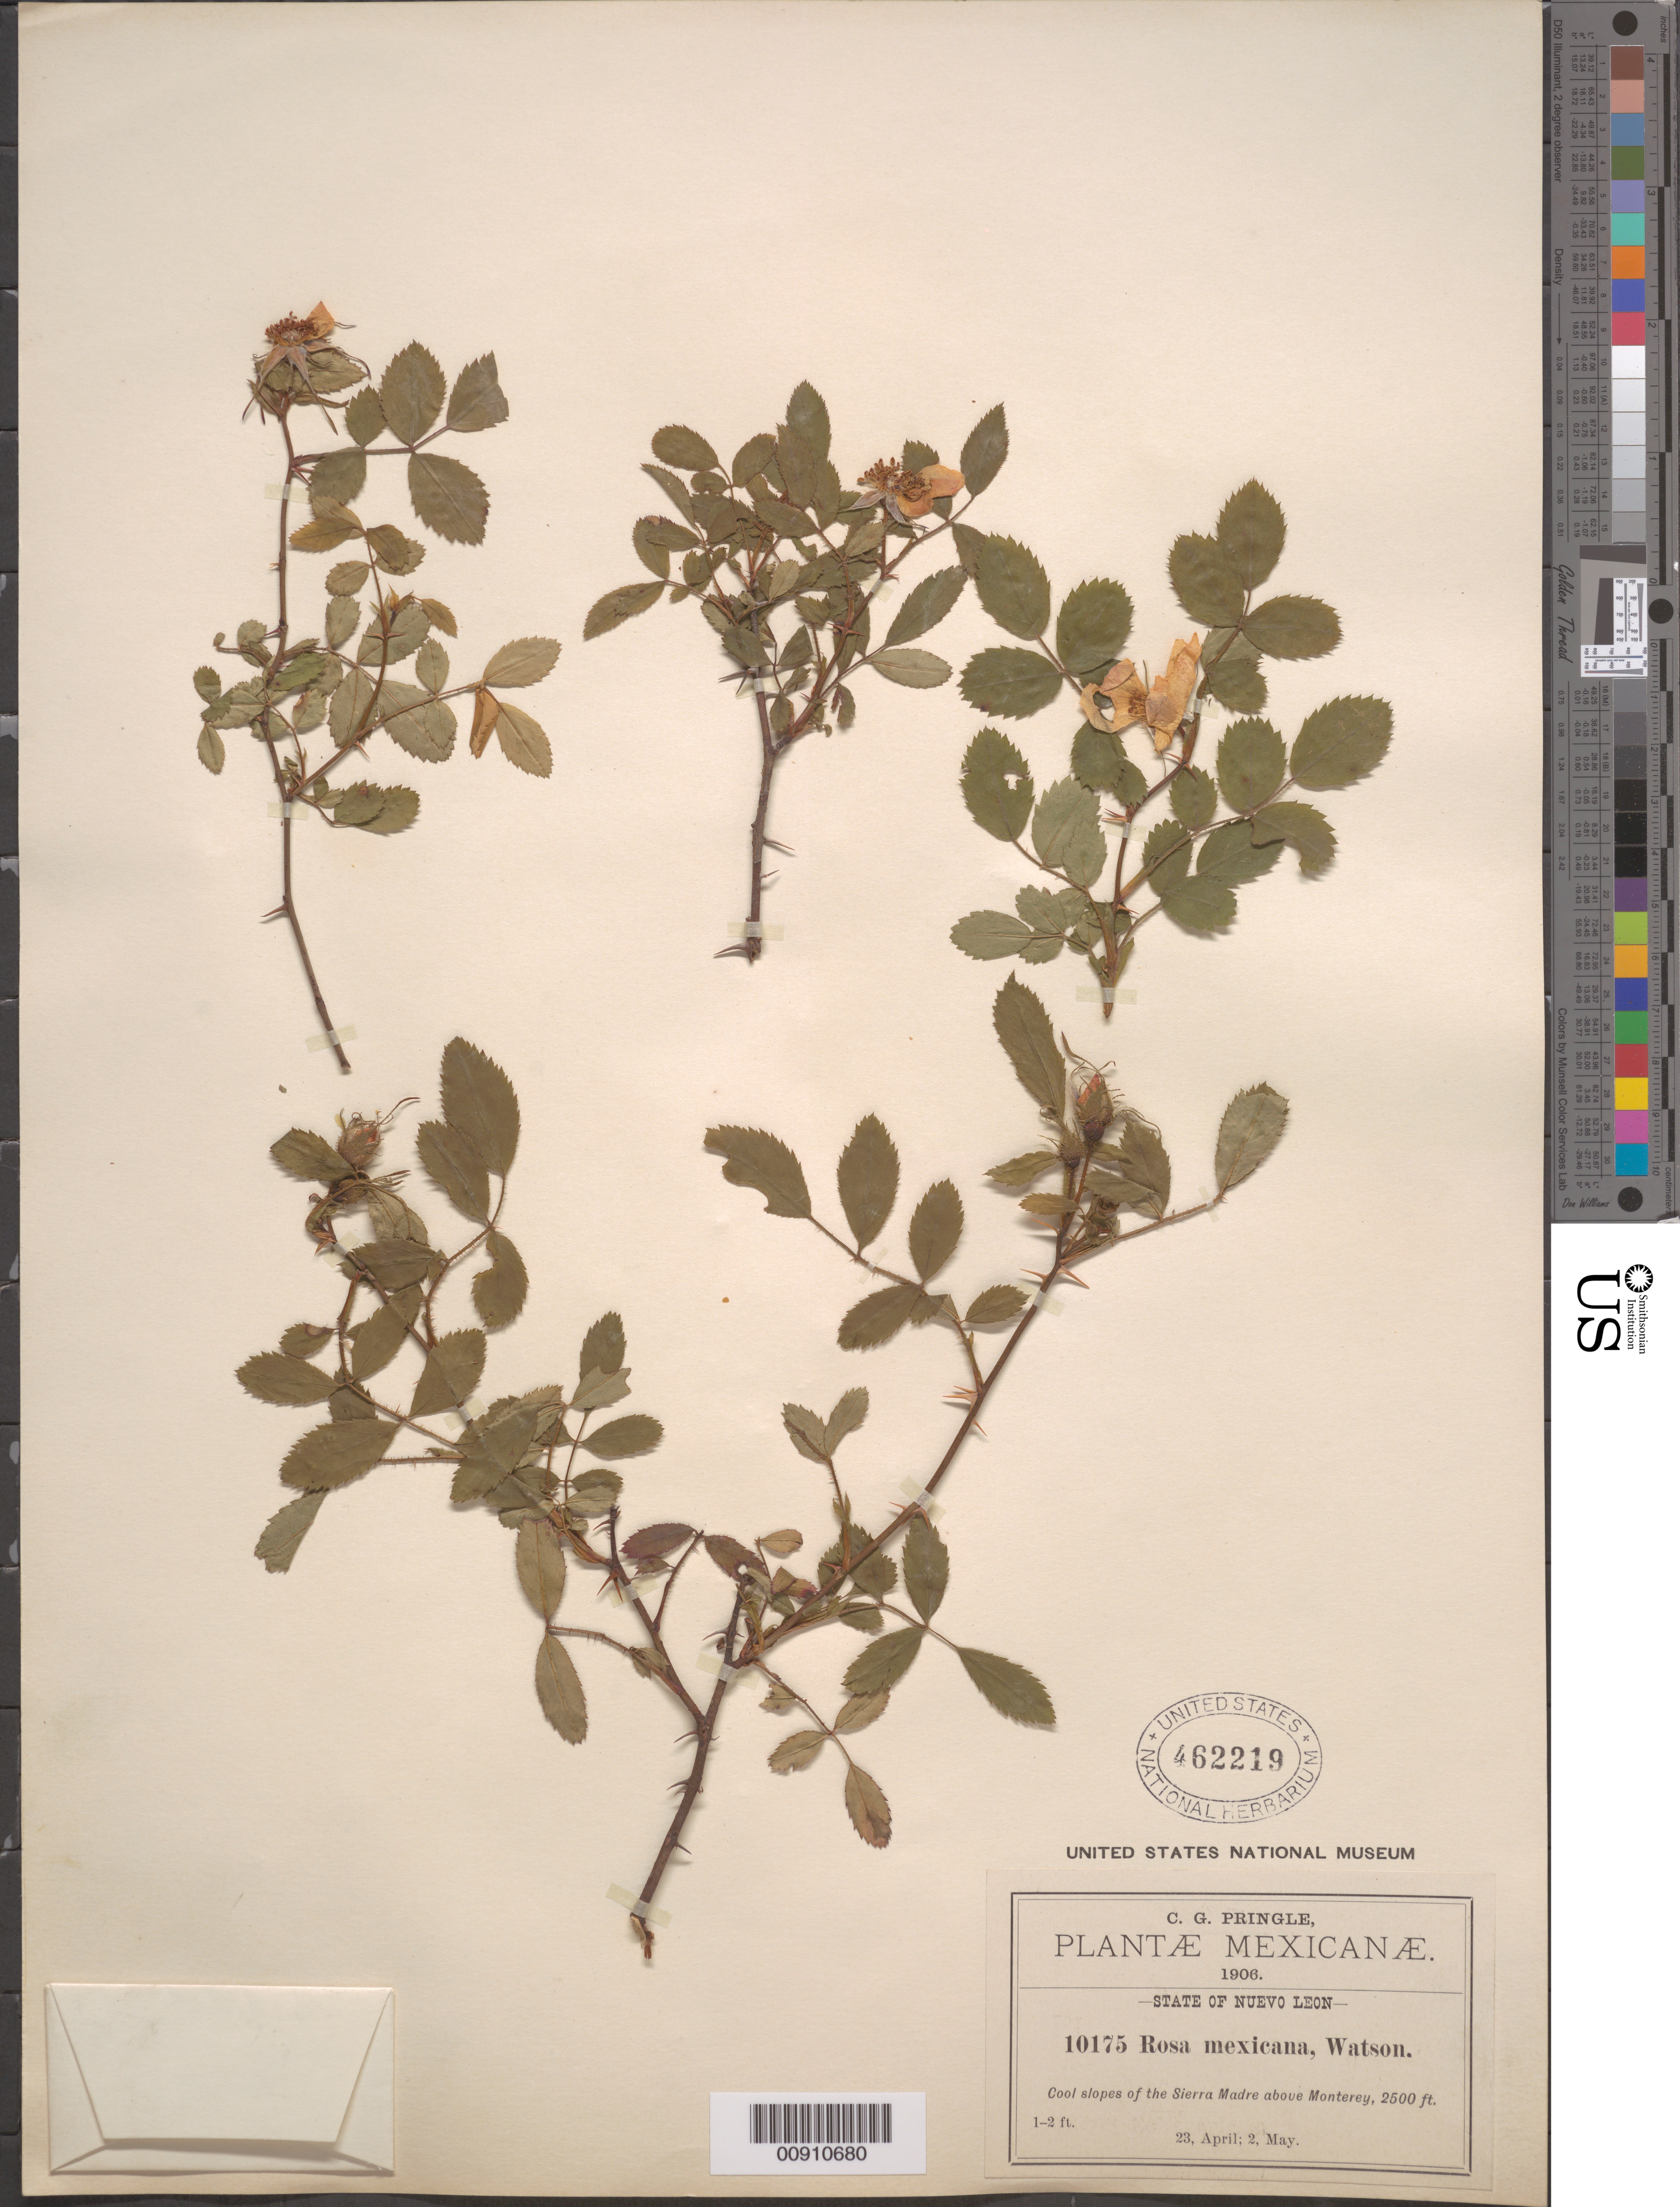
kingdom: Plantae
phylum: Tracheophyta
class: Magnoliopsida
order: Rosales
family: Rosaceae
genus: Rosa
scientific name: Rosa mexicana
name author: S. Watson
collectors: C. G. Pringle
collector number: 10175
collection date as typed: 23 Apr 1906 and 02 May 1906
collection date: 1906-04-23,1906-05-02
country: Mexico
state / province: Nuevo León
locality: Sierra Madre above Monterrey.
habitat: Cool slopes of the Sierra.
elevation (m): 762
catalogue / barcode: US 462219